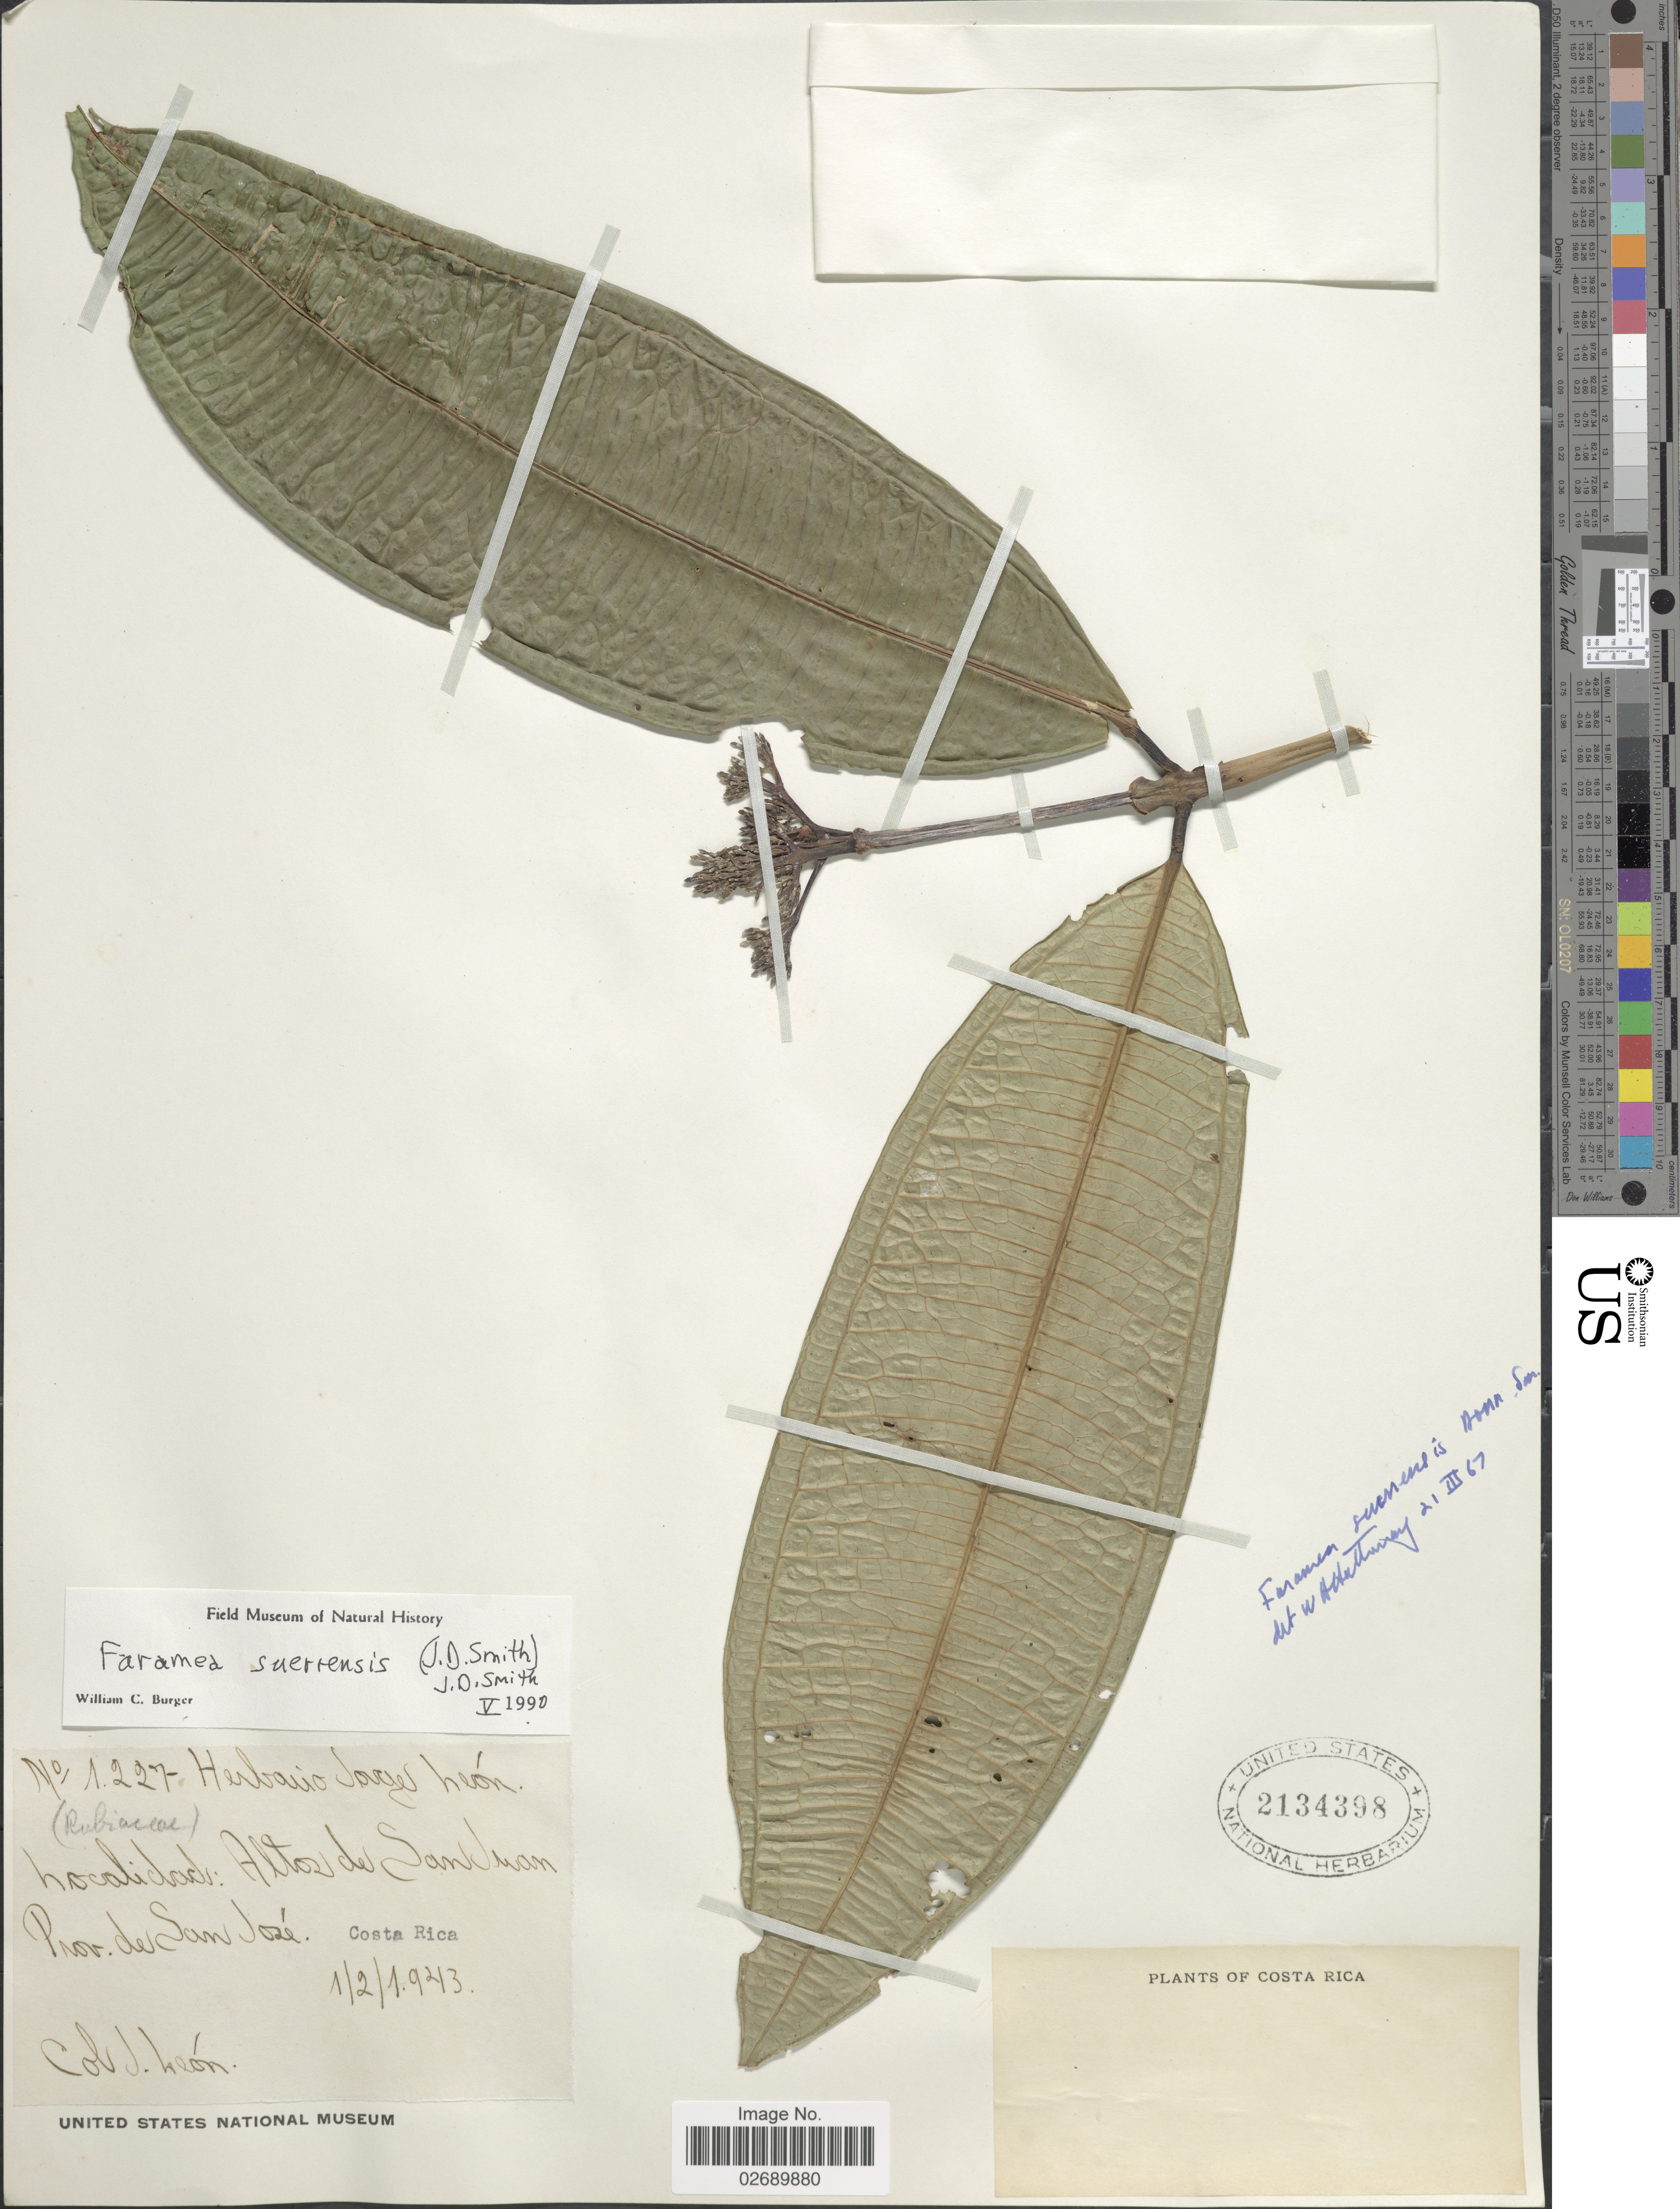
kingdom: Plantae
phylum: Tracheophyta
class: Magnoliopsida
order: Gentianales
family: Rubiaceae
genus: Faramea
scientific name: Faramea suerrensis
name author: (Donn. Sm.) Donn. Sm.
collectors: J. León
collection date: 1943-02-01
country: Costa Rica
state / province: San José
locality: Altos de San Juan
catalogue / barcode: US 2134398